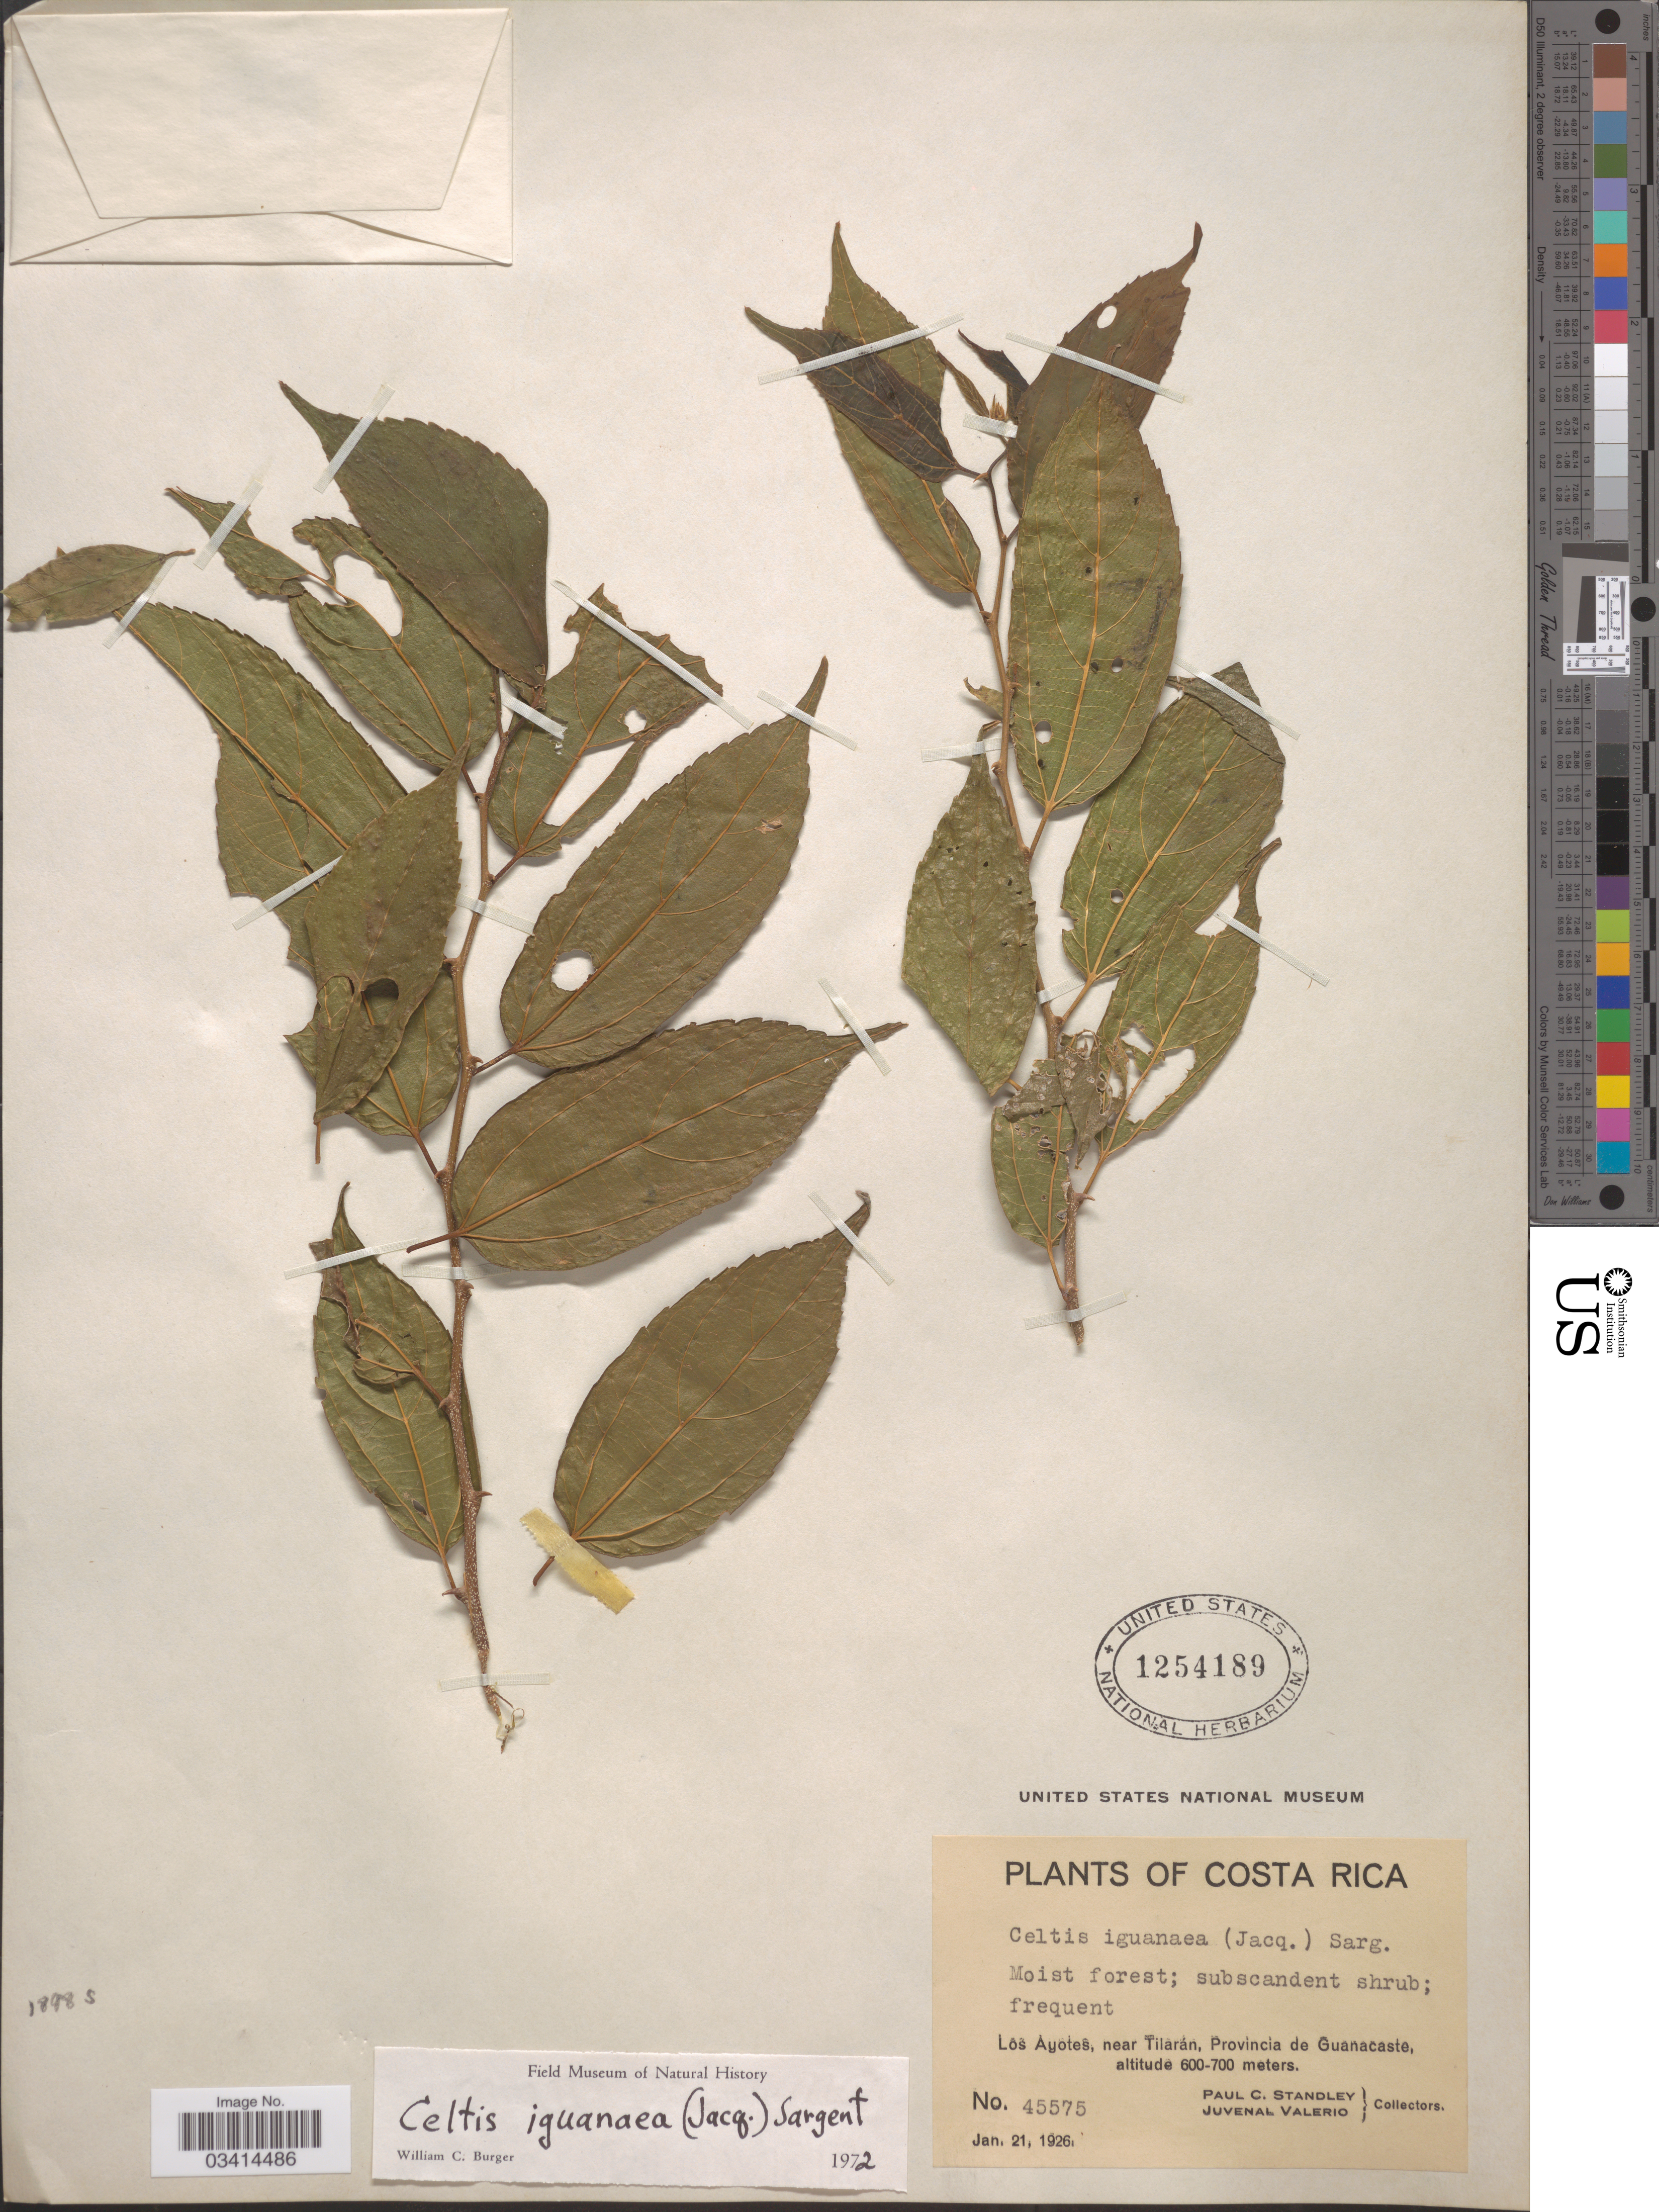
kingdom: Plantae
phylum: Tracheophyta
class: Magnoliopsida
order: Rosales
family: Cannabaceae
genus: Celtis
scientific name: Celtis iguanaea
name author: (Jacq.) Sarg.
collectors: P. C. Standley & J. Valerio R.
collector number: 45575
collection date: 1926-01-21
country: Costa Rica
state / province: Guanacaste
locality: Los Ayotes, near Tilarán.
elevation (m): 600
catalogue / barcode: US 1254189